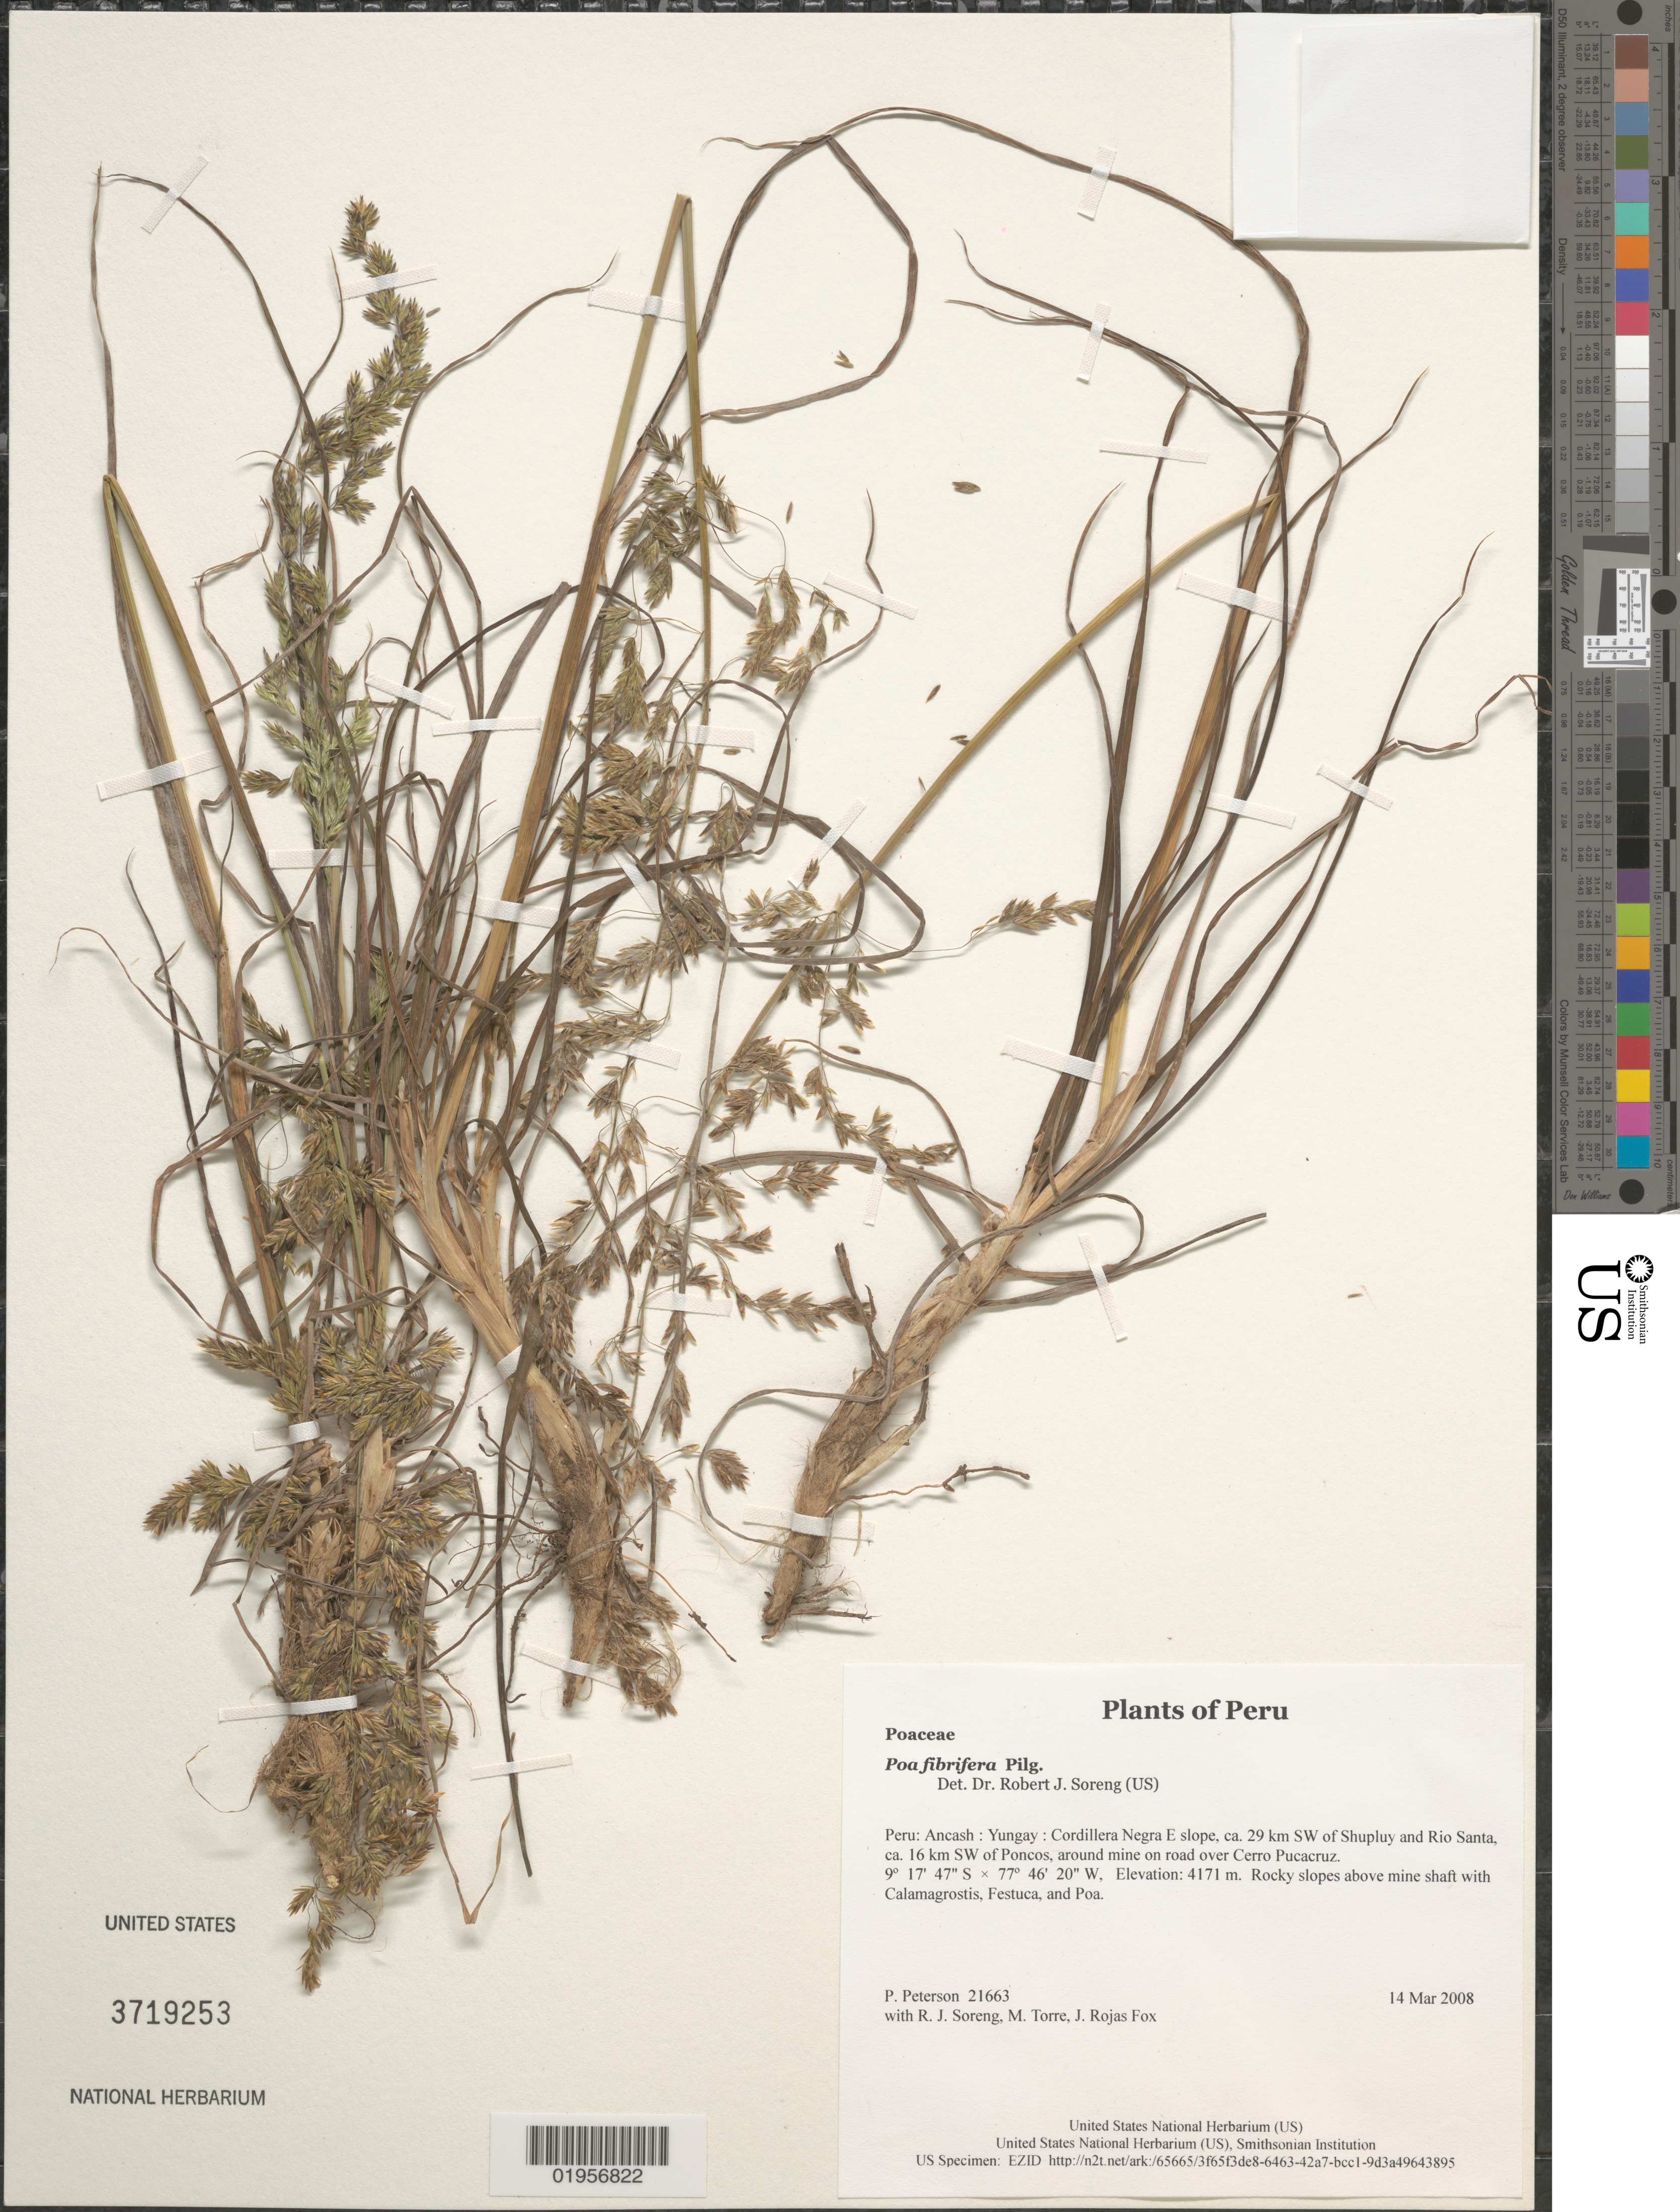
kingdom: Plantae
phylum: Tracheophyta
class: Liliopsida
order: Poales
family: Poaceae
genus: Poa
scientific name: Poa fibrifera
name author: Pilg.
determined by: Soreng, Robert J., Research Associate (BOT), Smithsonian Institution - National Museum of Natural History (UNITED STATES)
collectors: P. M. Peterson, R. J. Soreng, M. Torre & J. Rojas Fox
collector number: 21663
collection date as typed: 14 Mar 2008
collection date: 2008-03-14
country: Peru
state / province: Ancash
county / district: Yungay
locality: Cordillera Negra E slope, ca. 29 km SW of Shupluy and Rio Santa, ca. 16 km SW of Poncos, around mine on road over Cerro Pucacruz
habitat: Rocky slopes above mine shaft with Calamagrostis, Festuca, and Poa.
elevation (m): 4171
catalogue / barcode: US 3719253